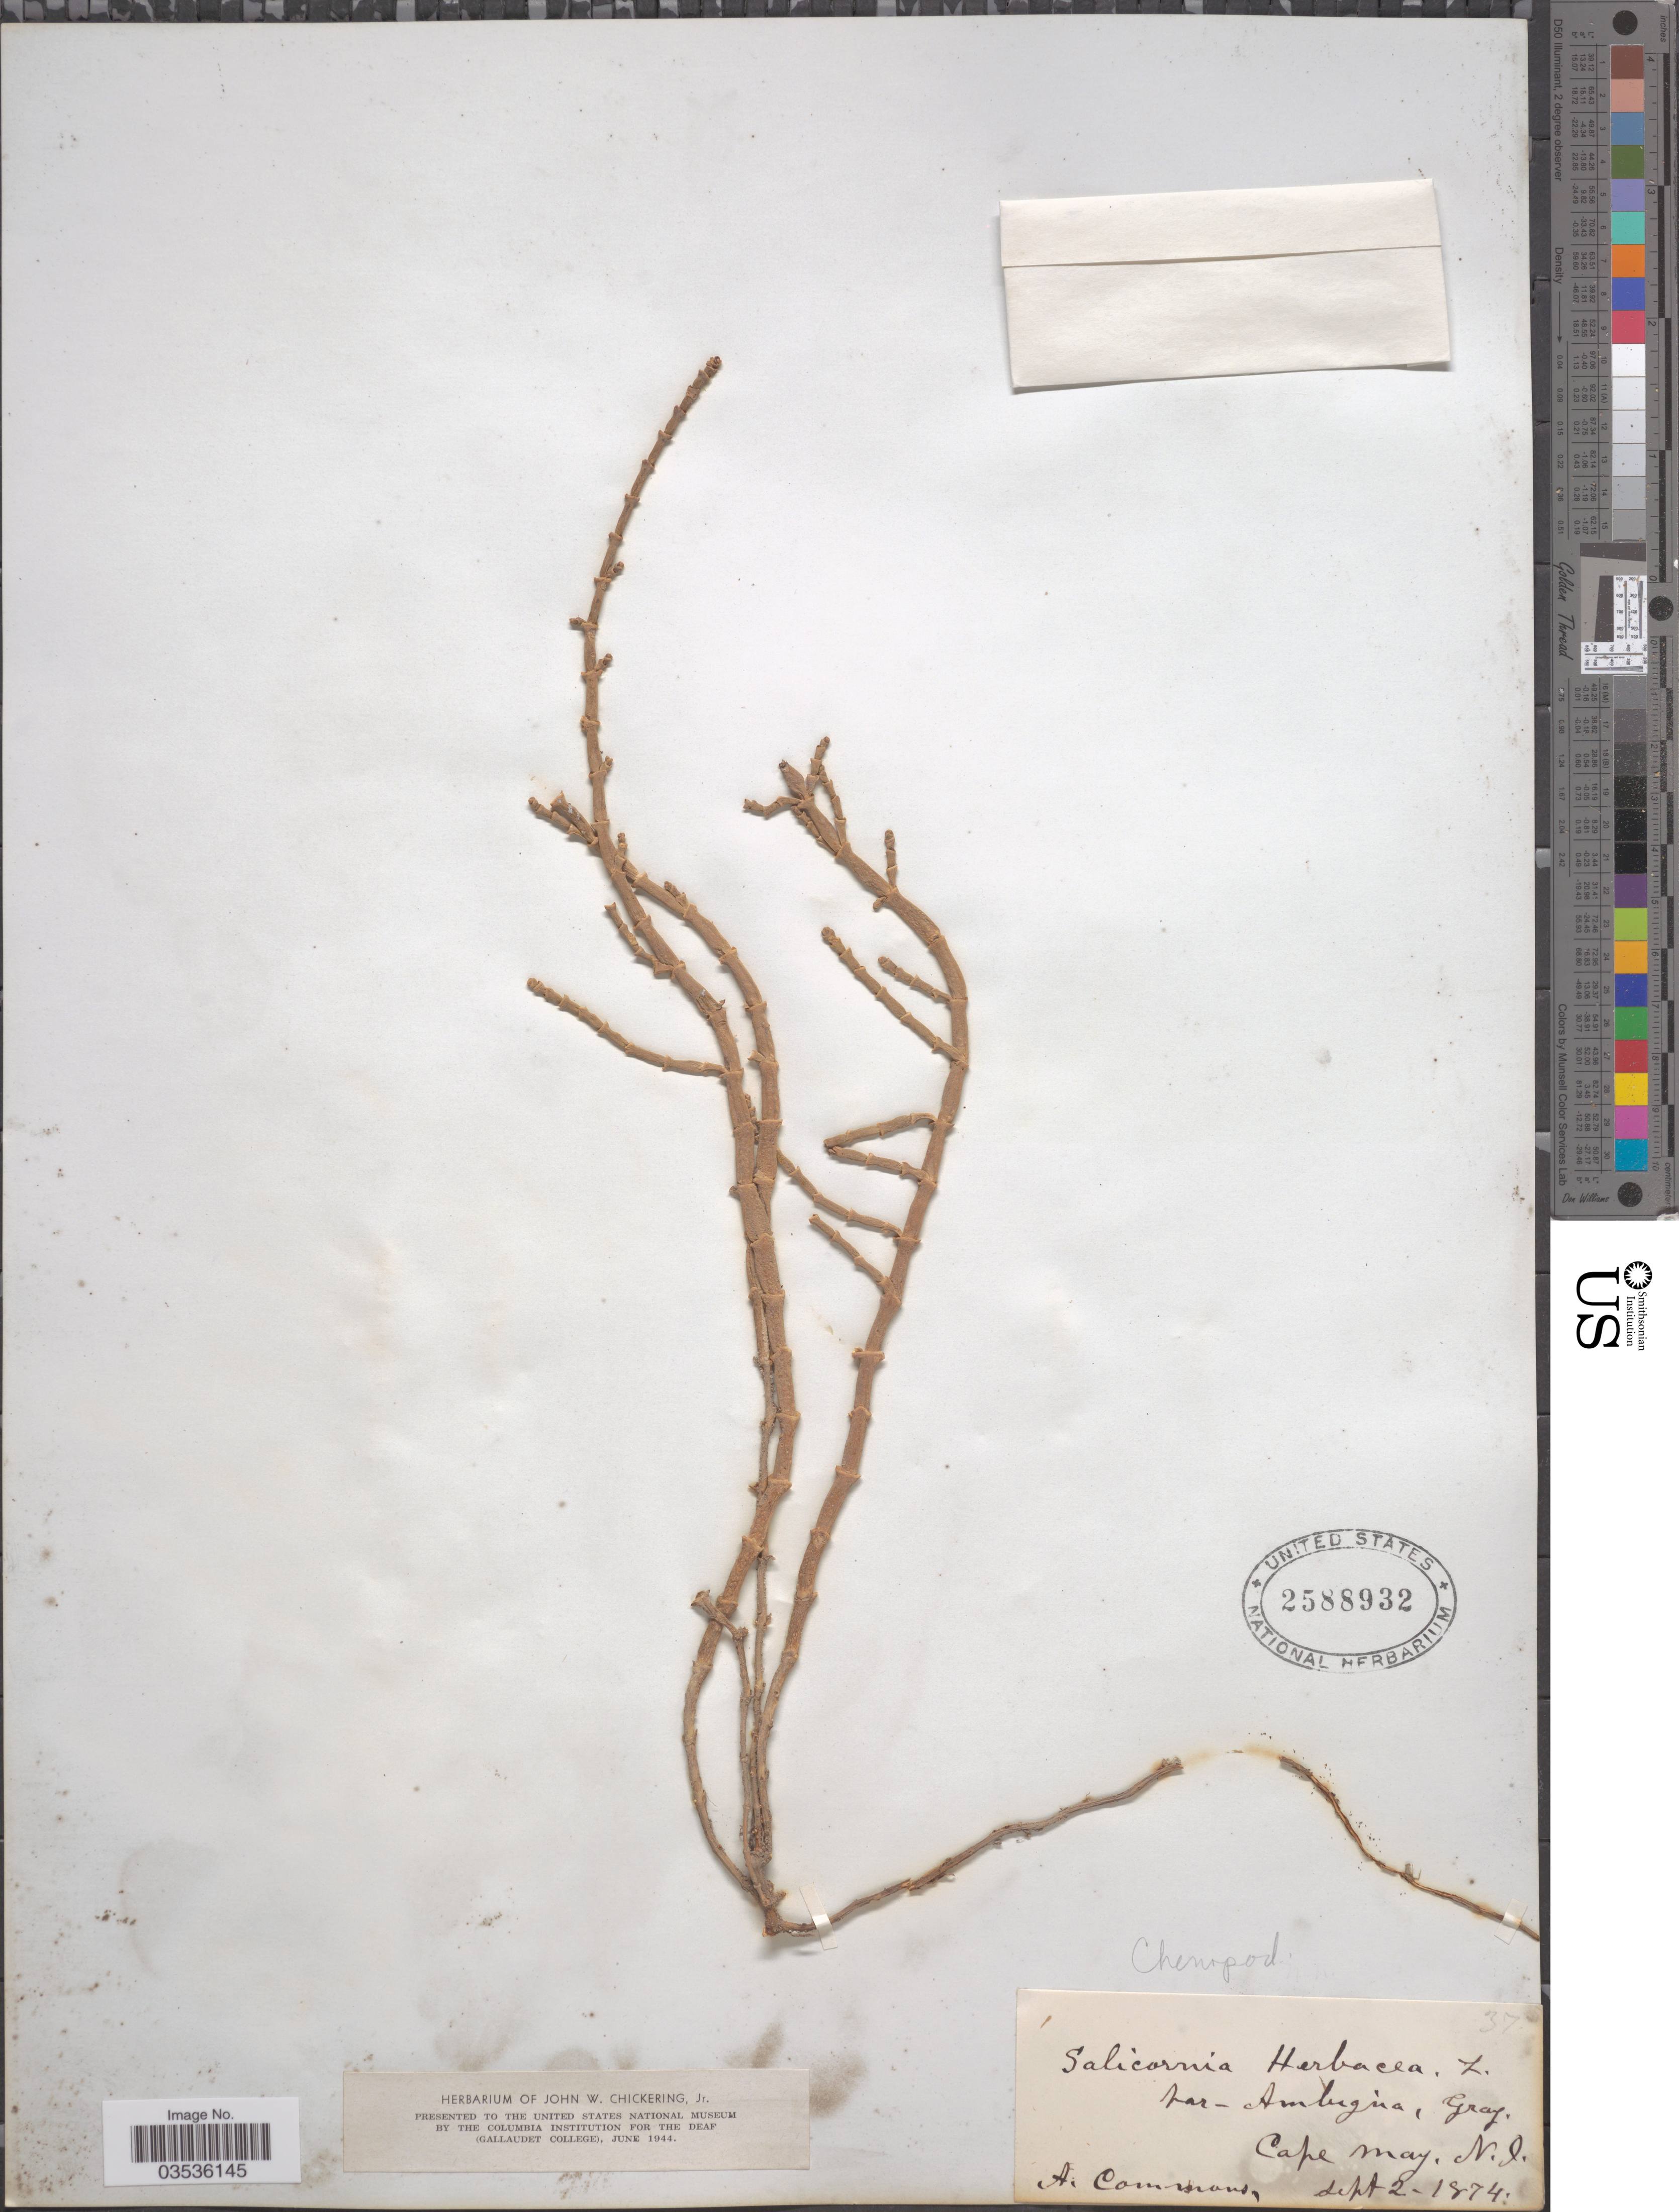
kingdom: Plantae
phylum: Tracheophyta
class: Magnoliopsida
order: Caryophyllales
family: Amaranthaceae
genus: Salicornia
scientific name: Salicornia europaea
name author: L.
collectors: A. Commons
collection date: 1874-09-02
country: United States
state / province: New Jersey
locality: Cape May.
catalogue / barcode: US 2588932